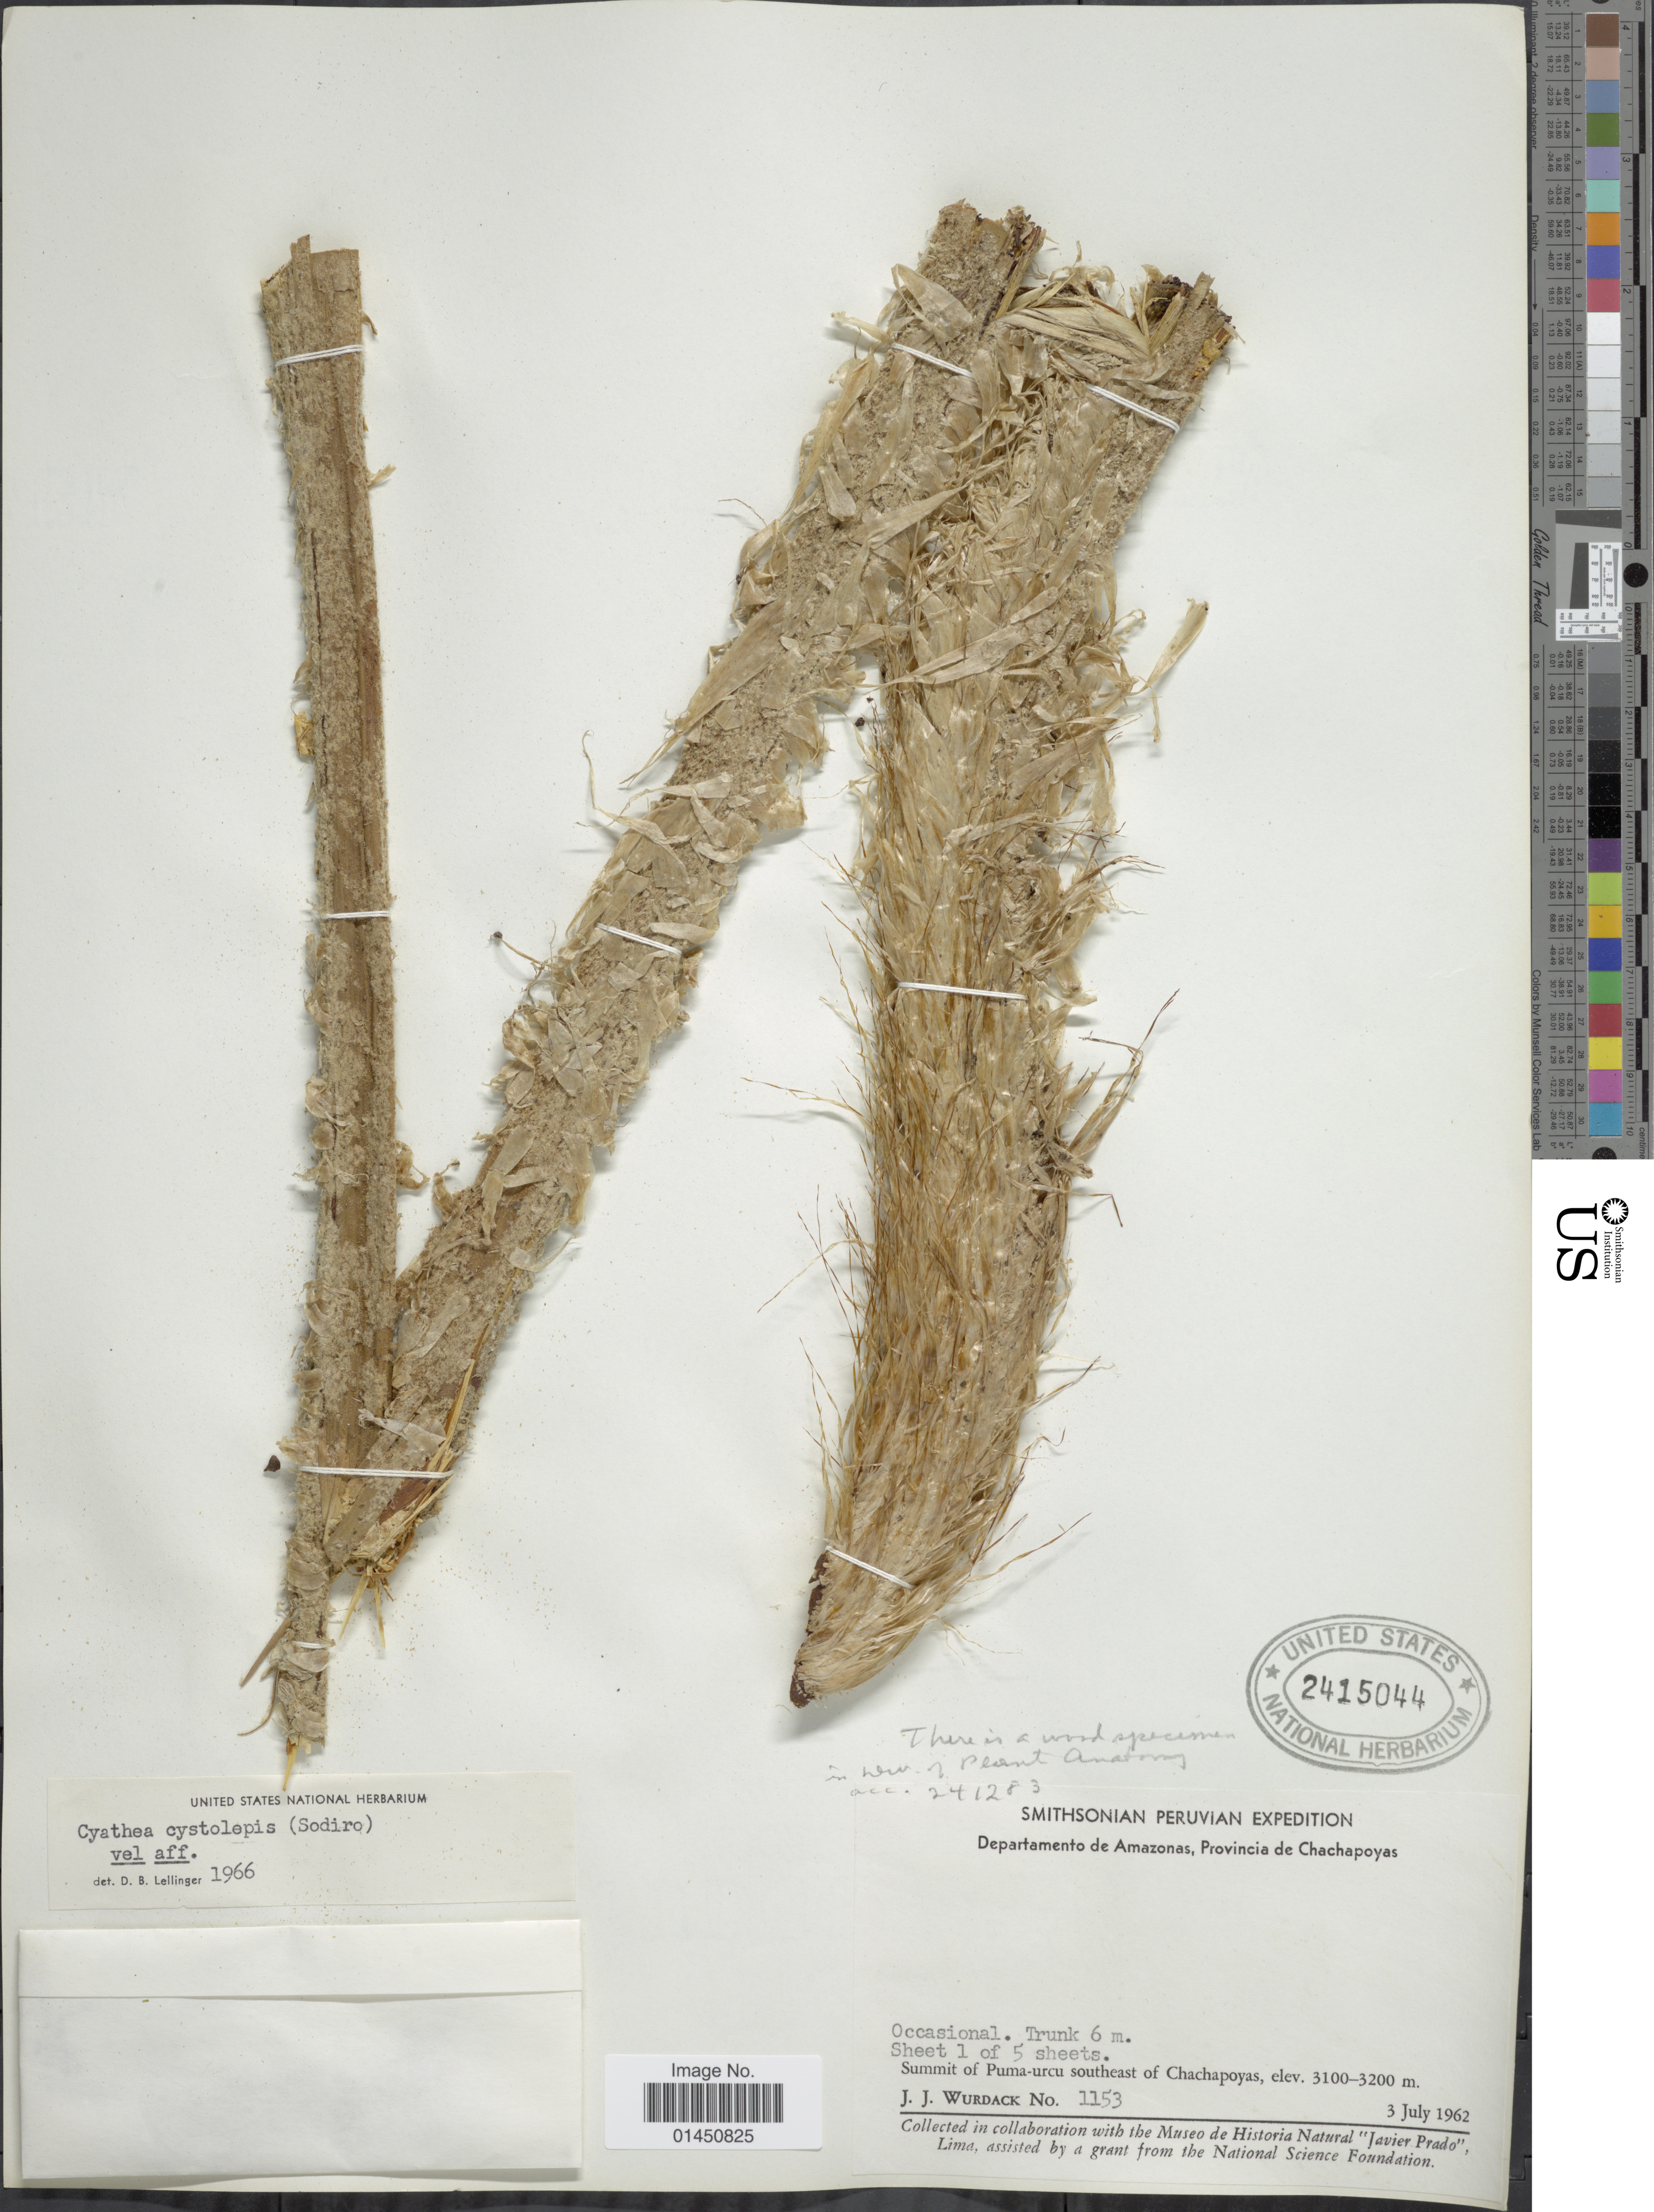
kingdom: Plantae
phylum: Tracheophyta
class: Polypodiopsida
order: Cyatheales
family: Cyatheaceae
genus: Cyathea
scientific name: Cyathea atahuallpa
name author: (R.M. Tryon) Lellinger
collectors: J. J. Wurdack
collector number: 1153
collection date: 1962-07-03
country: Peru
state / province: Amazonas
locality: Provincia de Chachapoyas, summit of Puma-urcu southeast of Chachapoyas.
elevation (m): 3100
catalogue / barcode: US 2415044